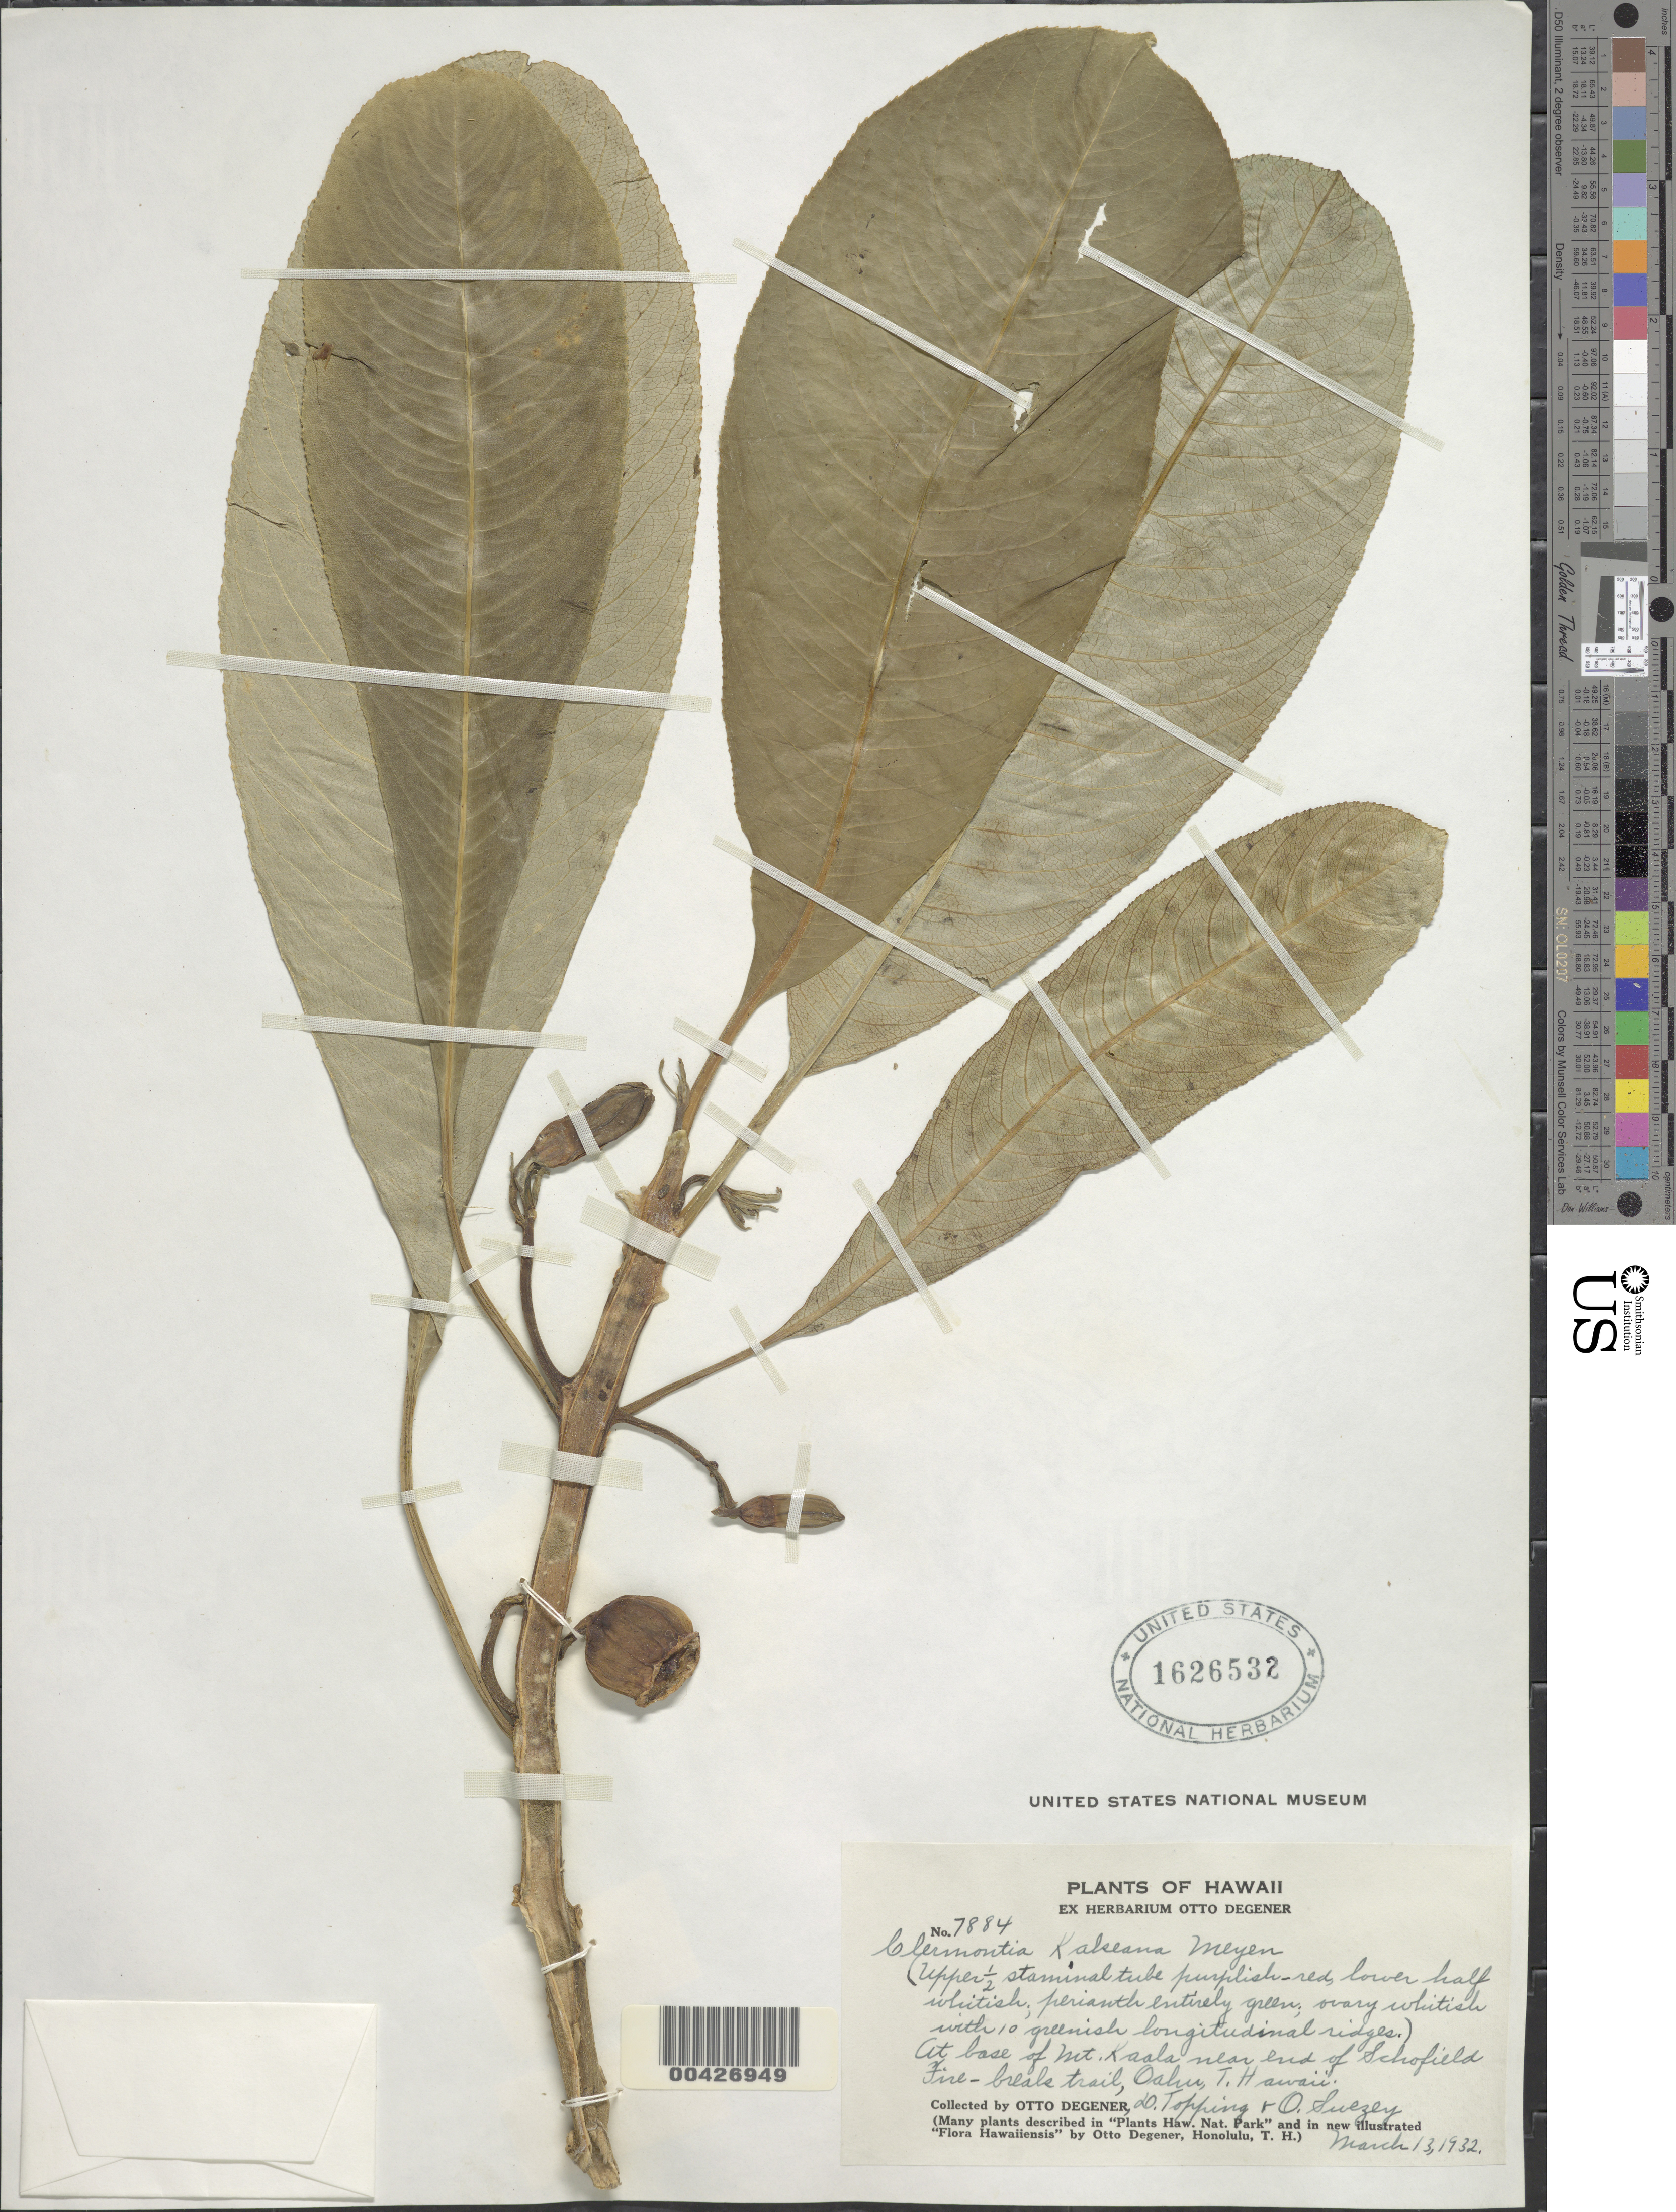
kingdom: Plantae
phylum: Tracheophyta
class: Magnoliopsida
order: Asterales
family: Campanulaceae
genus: Clermontia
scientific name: Clermontia kakeana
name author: Meyen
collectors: O. Degener, D. L. Topping & O. H. Swezey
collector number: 7884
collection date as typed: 13 Mar 1932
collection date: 1932-03-13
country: United States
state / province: Hawaii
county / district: Honolulu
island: Oahu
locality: at base of Mount Kaala near end of Schofield Fire-break trail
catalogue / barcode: US 1626532